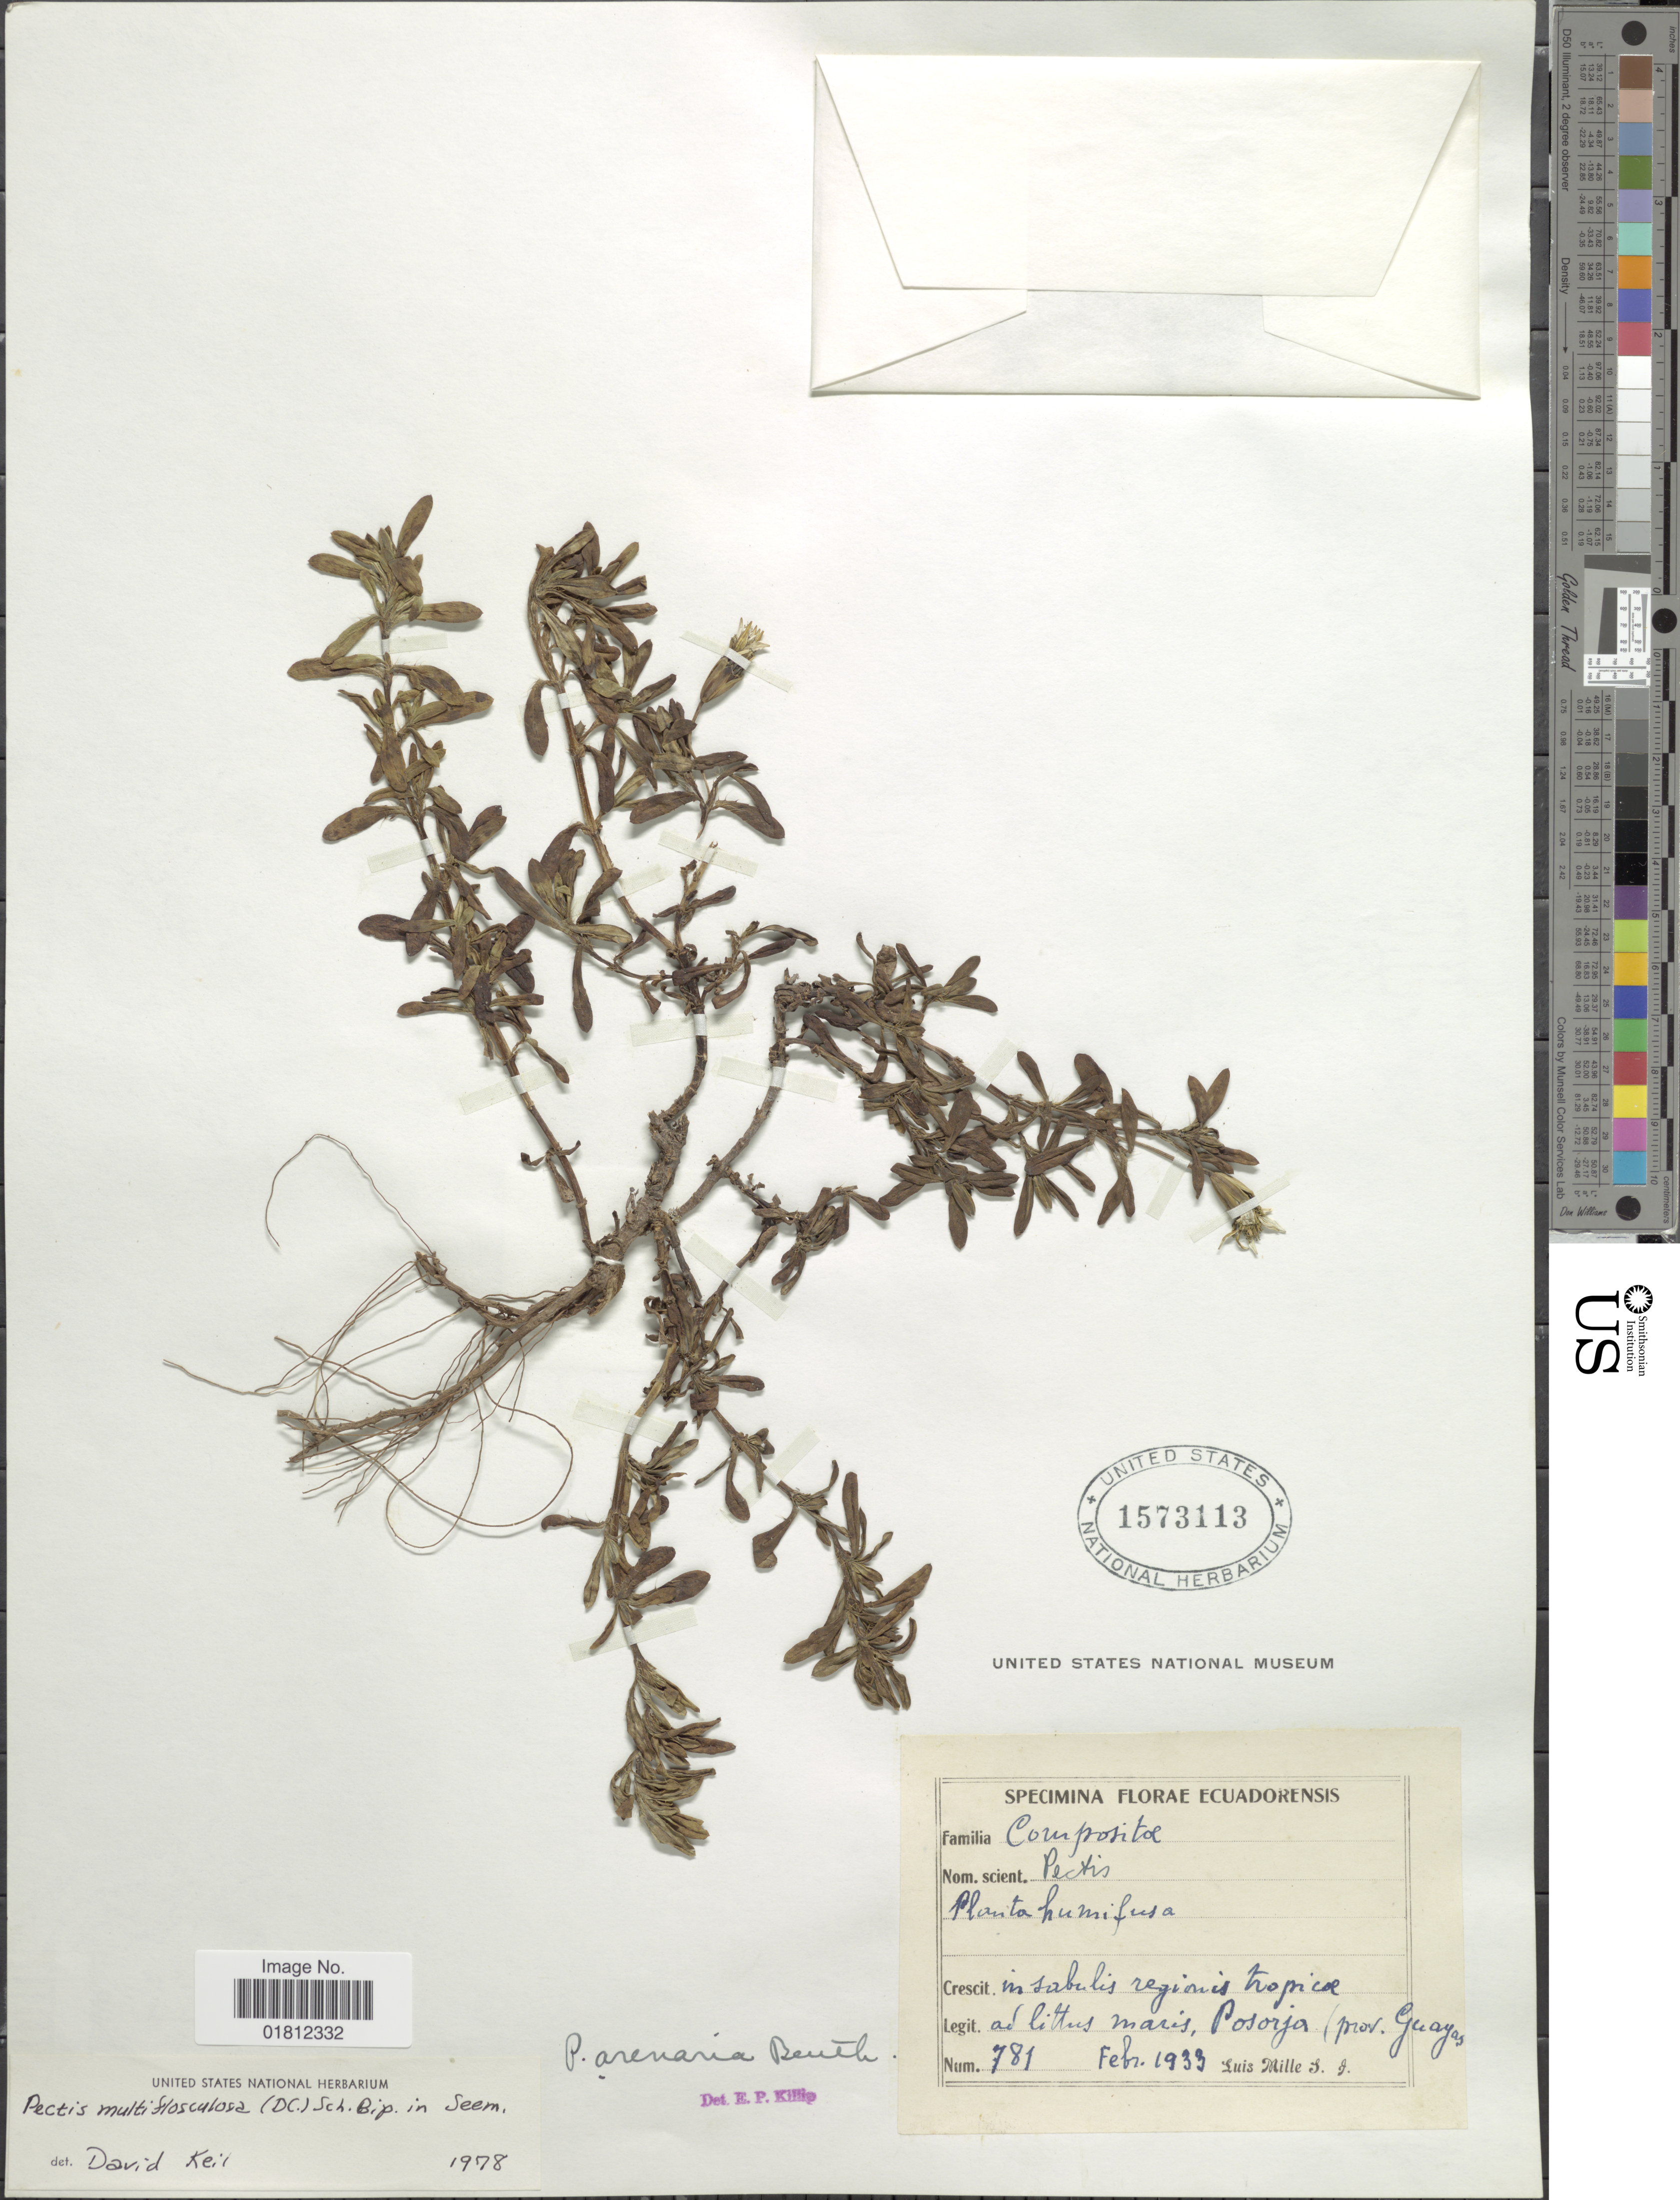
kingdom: Plantae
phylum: Tracheophyta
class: Magnoliopsida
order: Asterales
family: Asteraceae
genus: Pectis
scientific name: Pectis multiflosculosa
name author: (DC.) Sch. Bip.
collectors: L. Mille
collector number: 781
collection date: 1933-02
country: Ecuador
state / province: Guayas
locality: In sabulis regionis tropicae, ad littus maris , Posorja (prov. Guayas).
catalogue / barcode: US 1573113